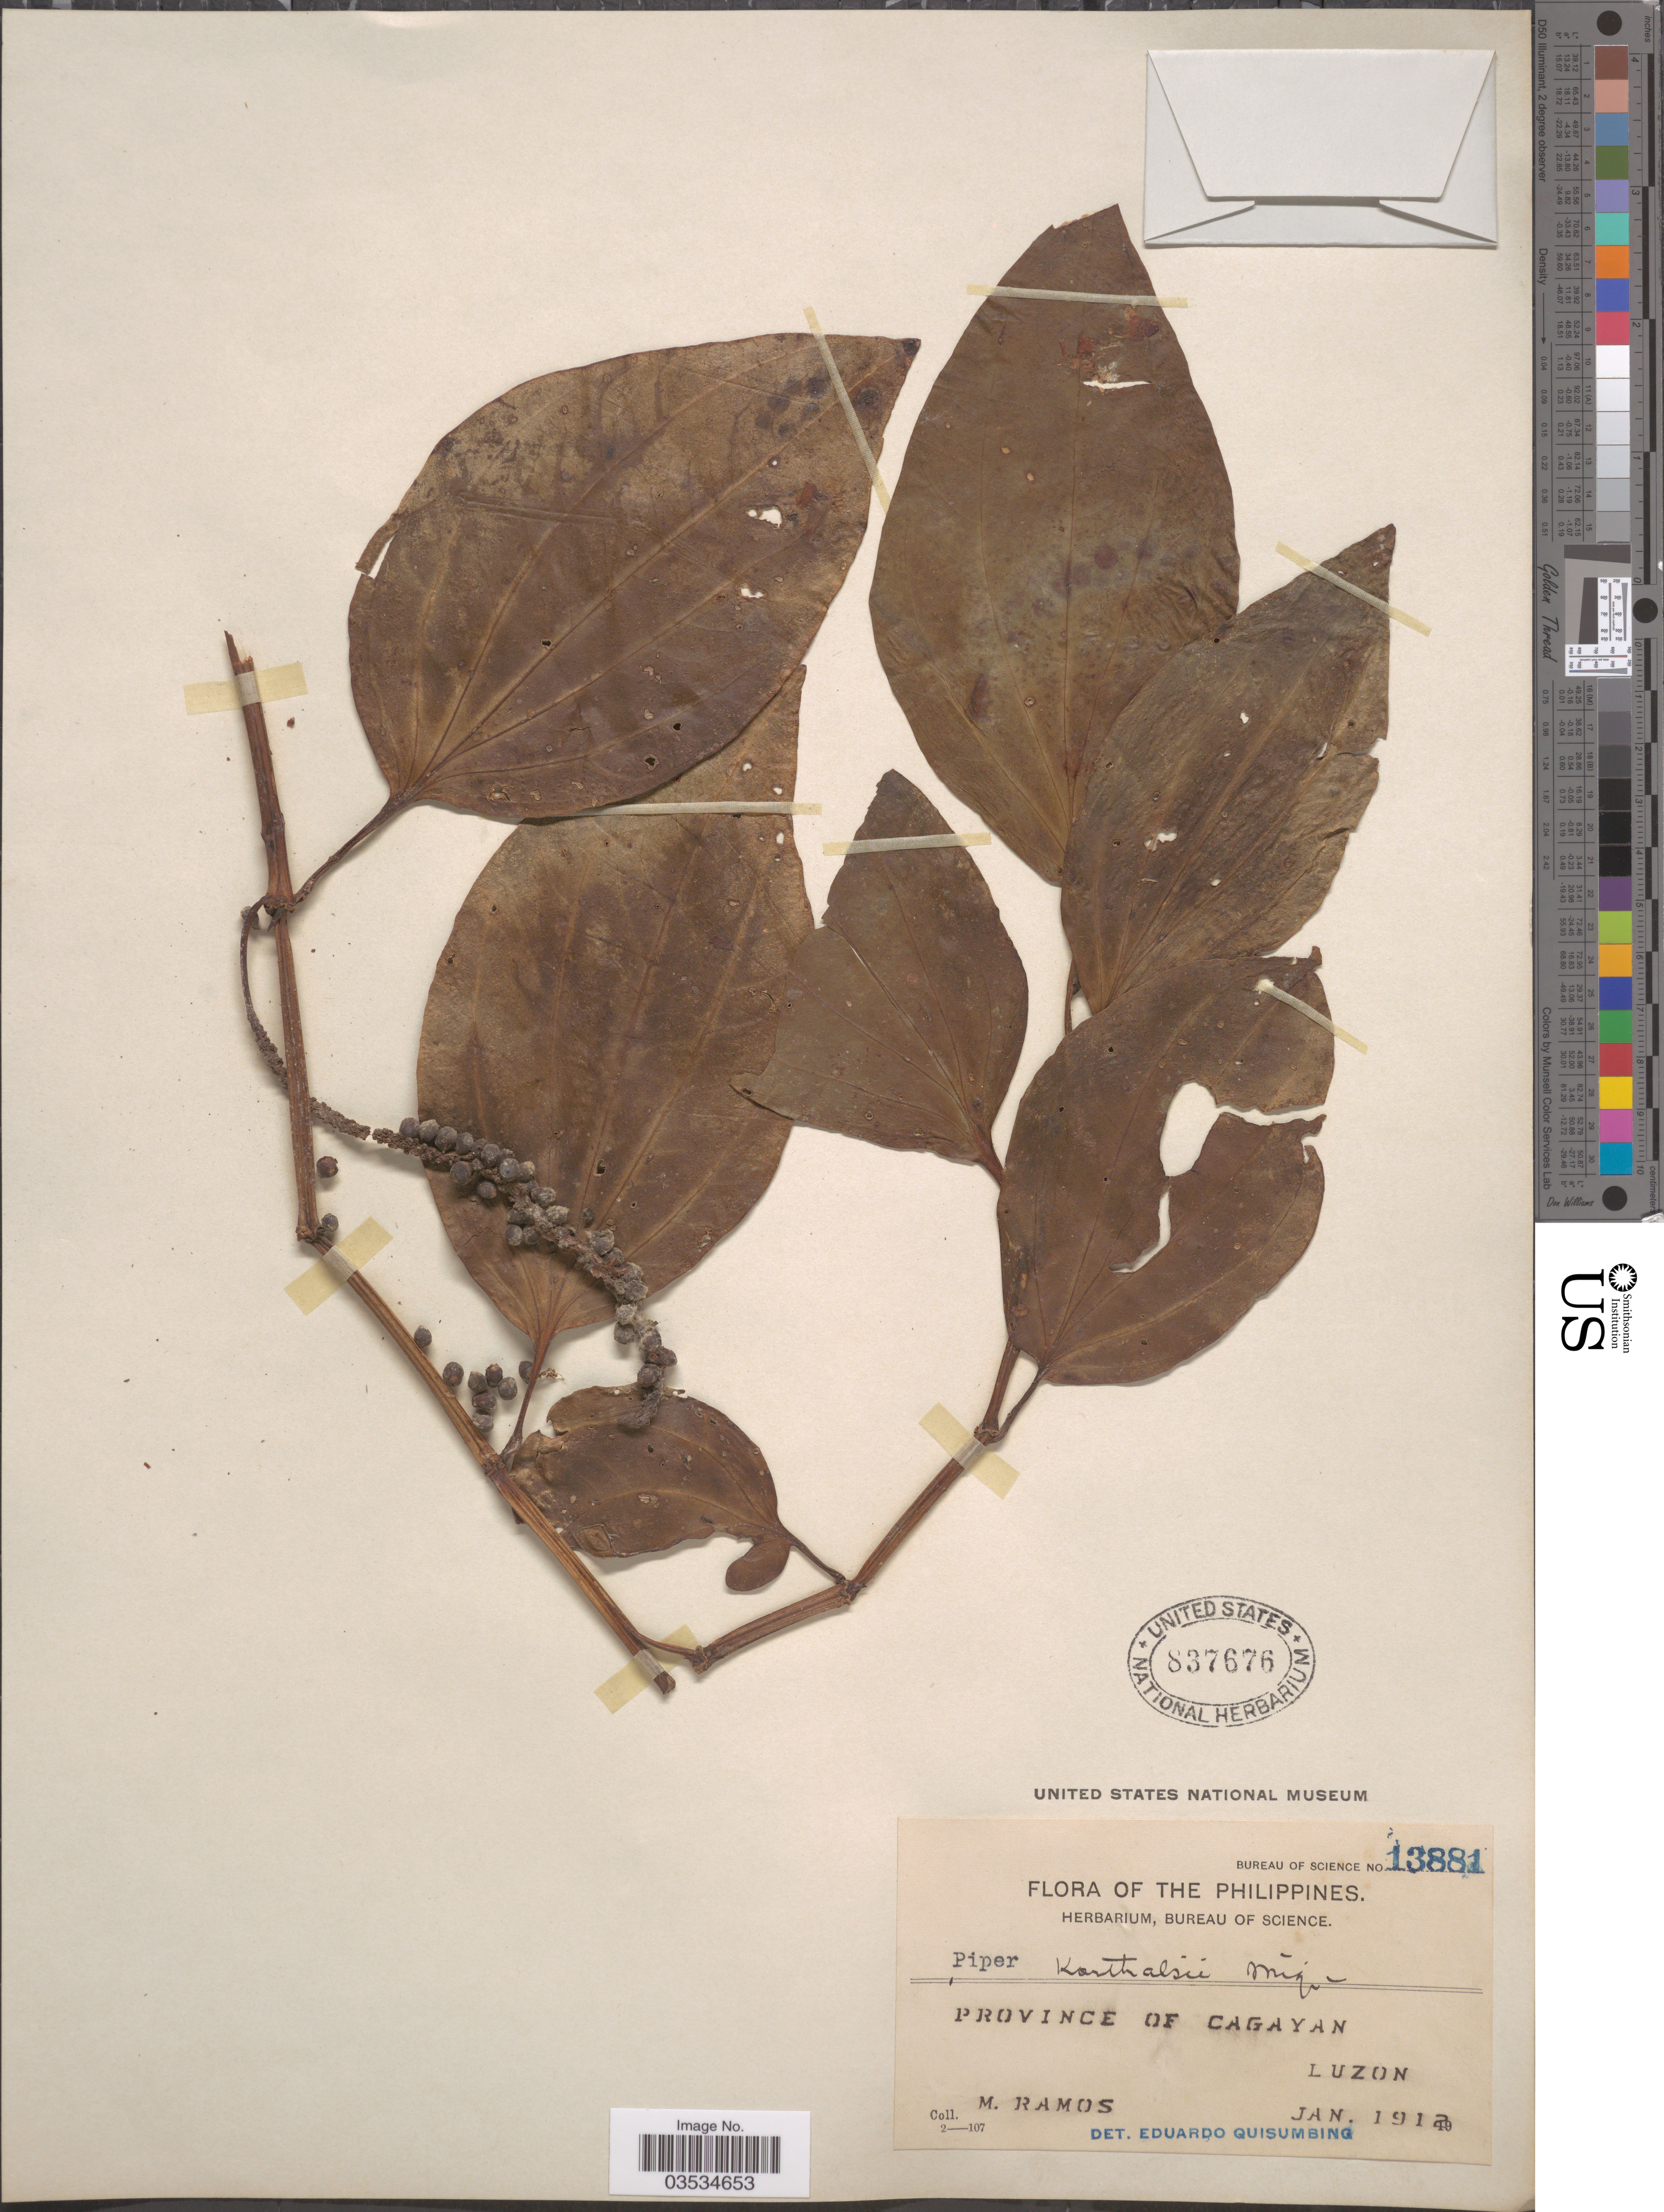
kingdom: Plantae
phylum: Tracheophyta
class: Magnoliopsida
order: Piperales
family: Piperaceae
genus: Piper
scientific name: Piper korthalsii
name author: Blume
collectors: M. Ramos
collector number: Bureau of Science 13881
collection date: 1912-01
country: Philippines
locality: Province of Cagayan. Luzon.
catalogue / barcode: US 837676